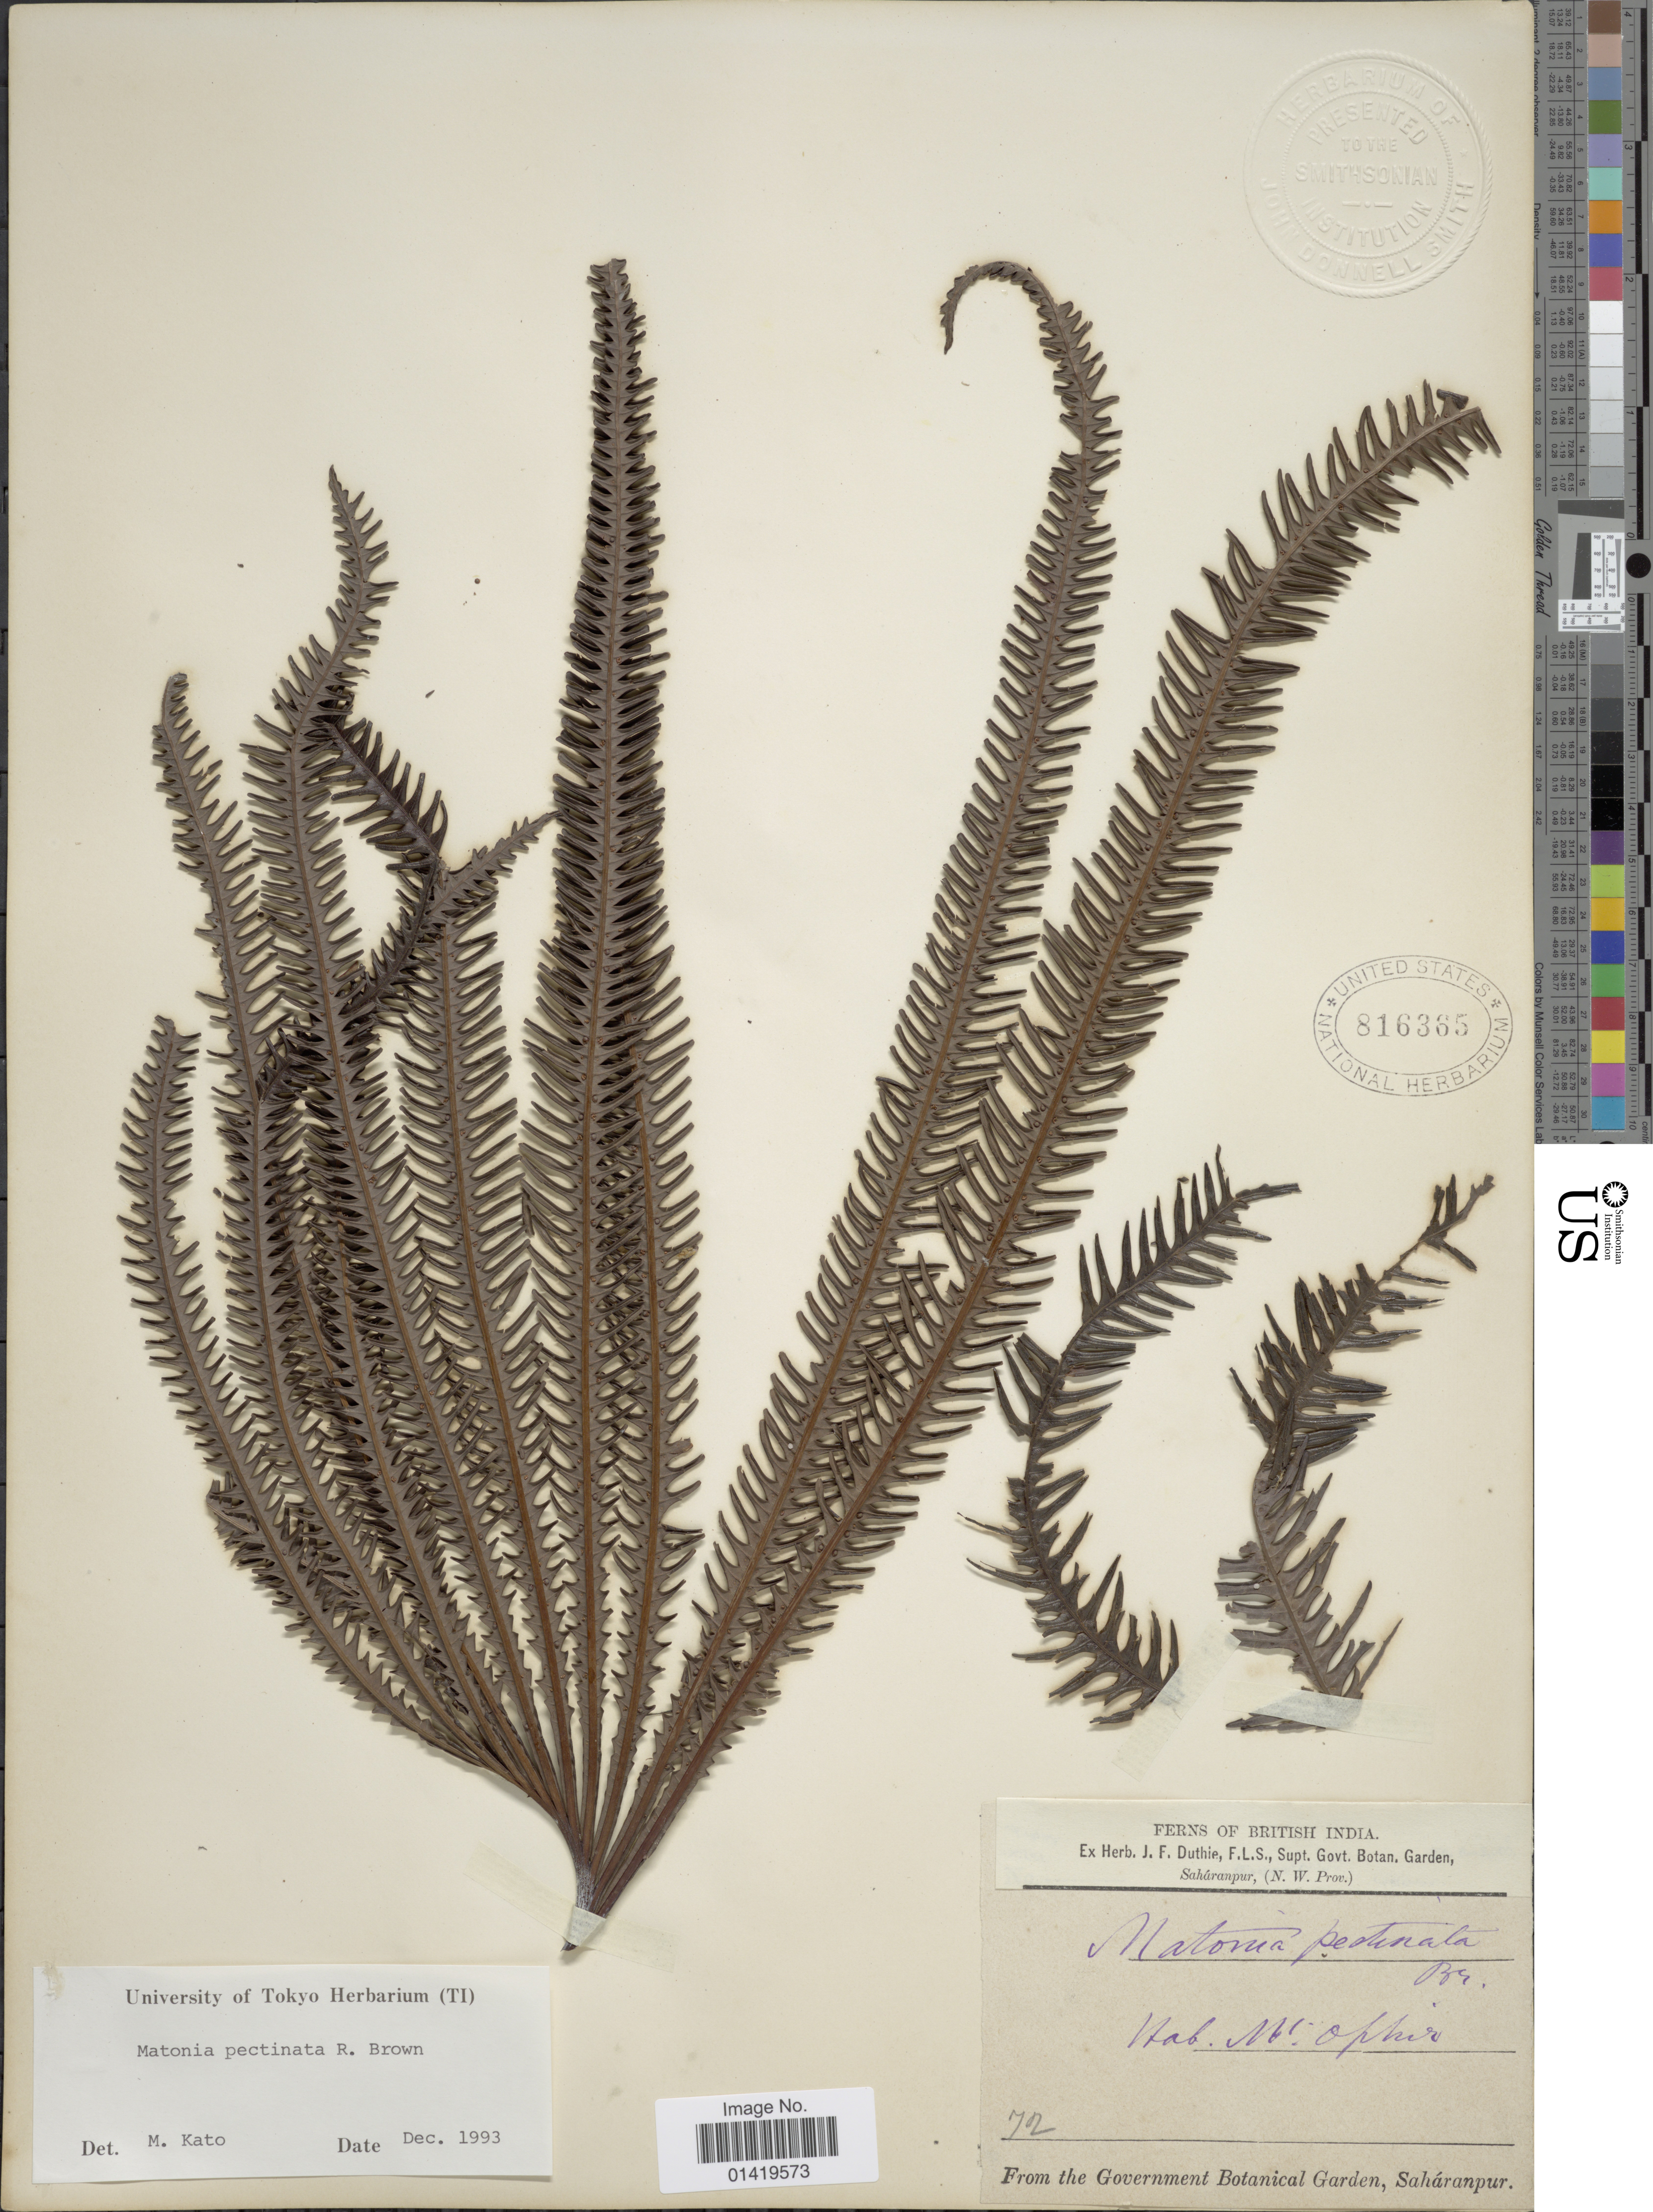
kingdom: Plantae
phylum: Tracheophyta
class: Polypodiopsida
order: Gleicheniales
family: Matoniaceae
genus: Matonia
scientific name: Matonia pectinata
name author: R. Br.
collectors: ex herb. J. F. Duthie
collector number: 72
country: India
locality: F.L.S. Supt. Govt. Botan. Garden Saharanpur, (N.W. prov.), Mt. Ophir.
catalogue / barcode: US 816365